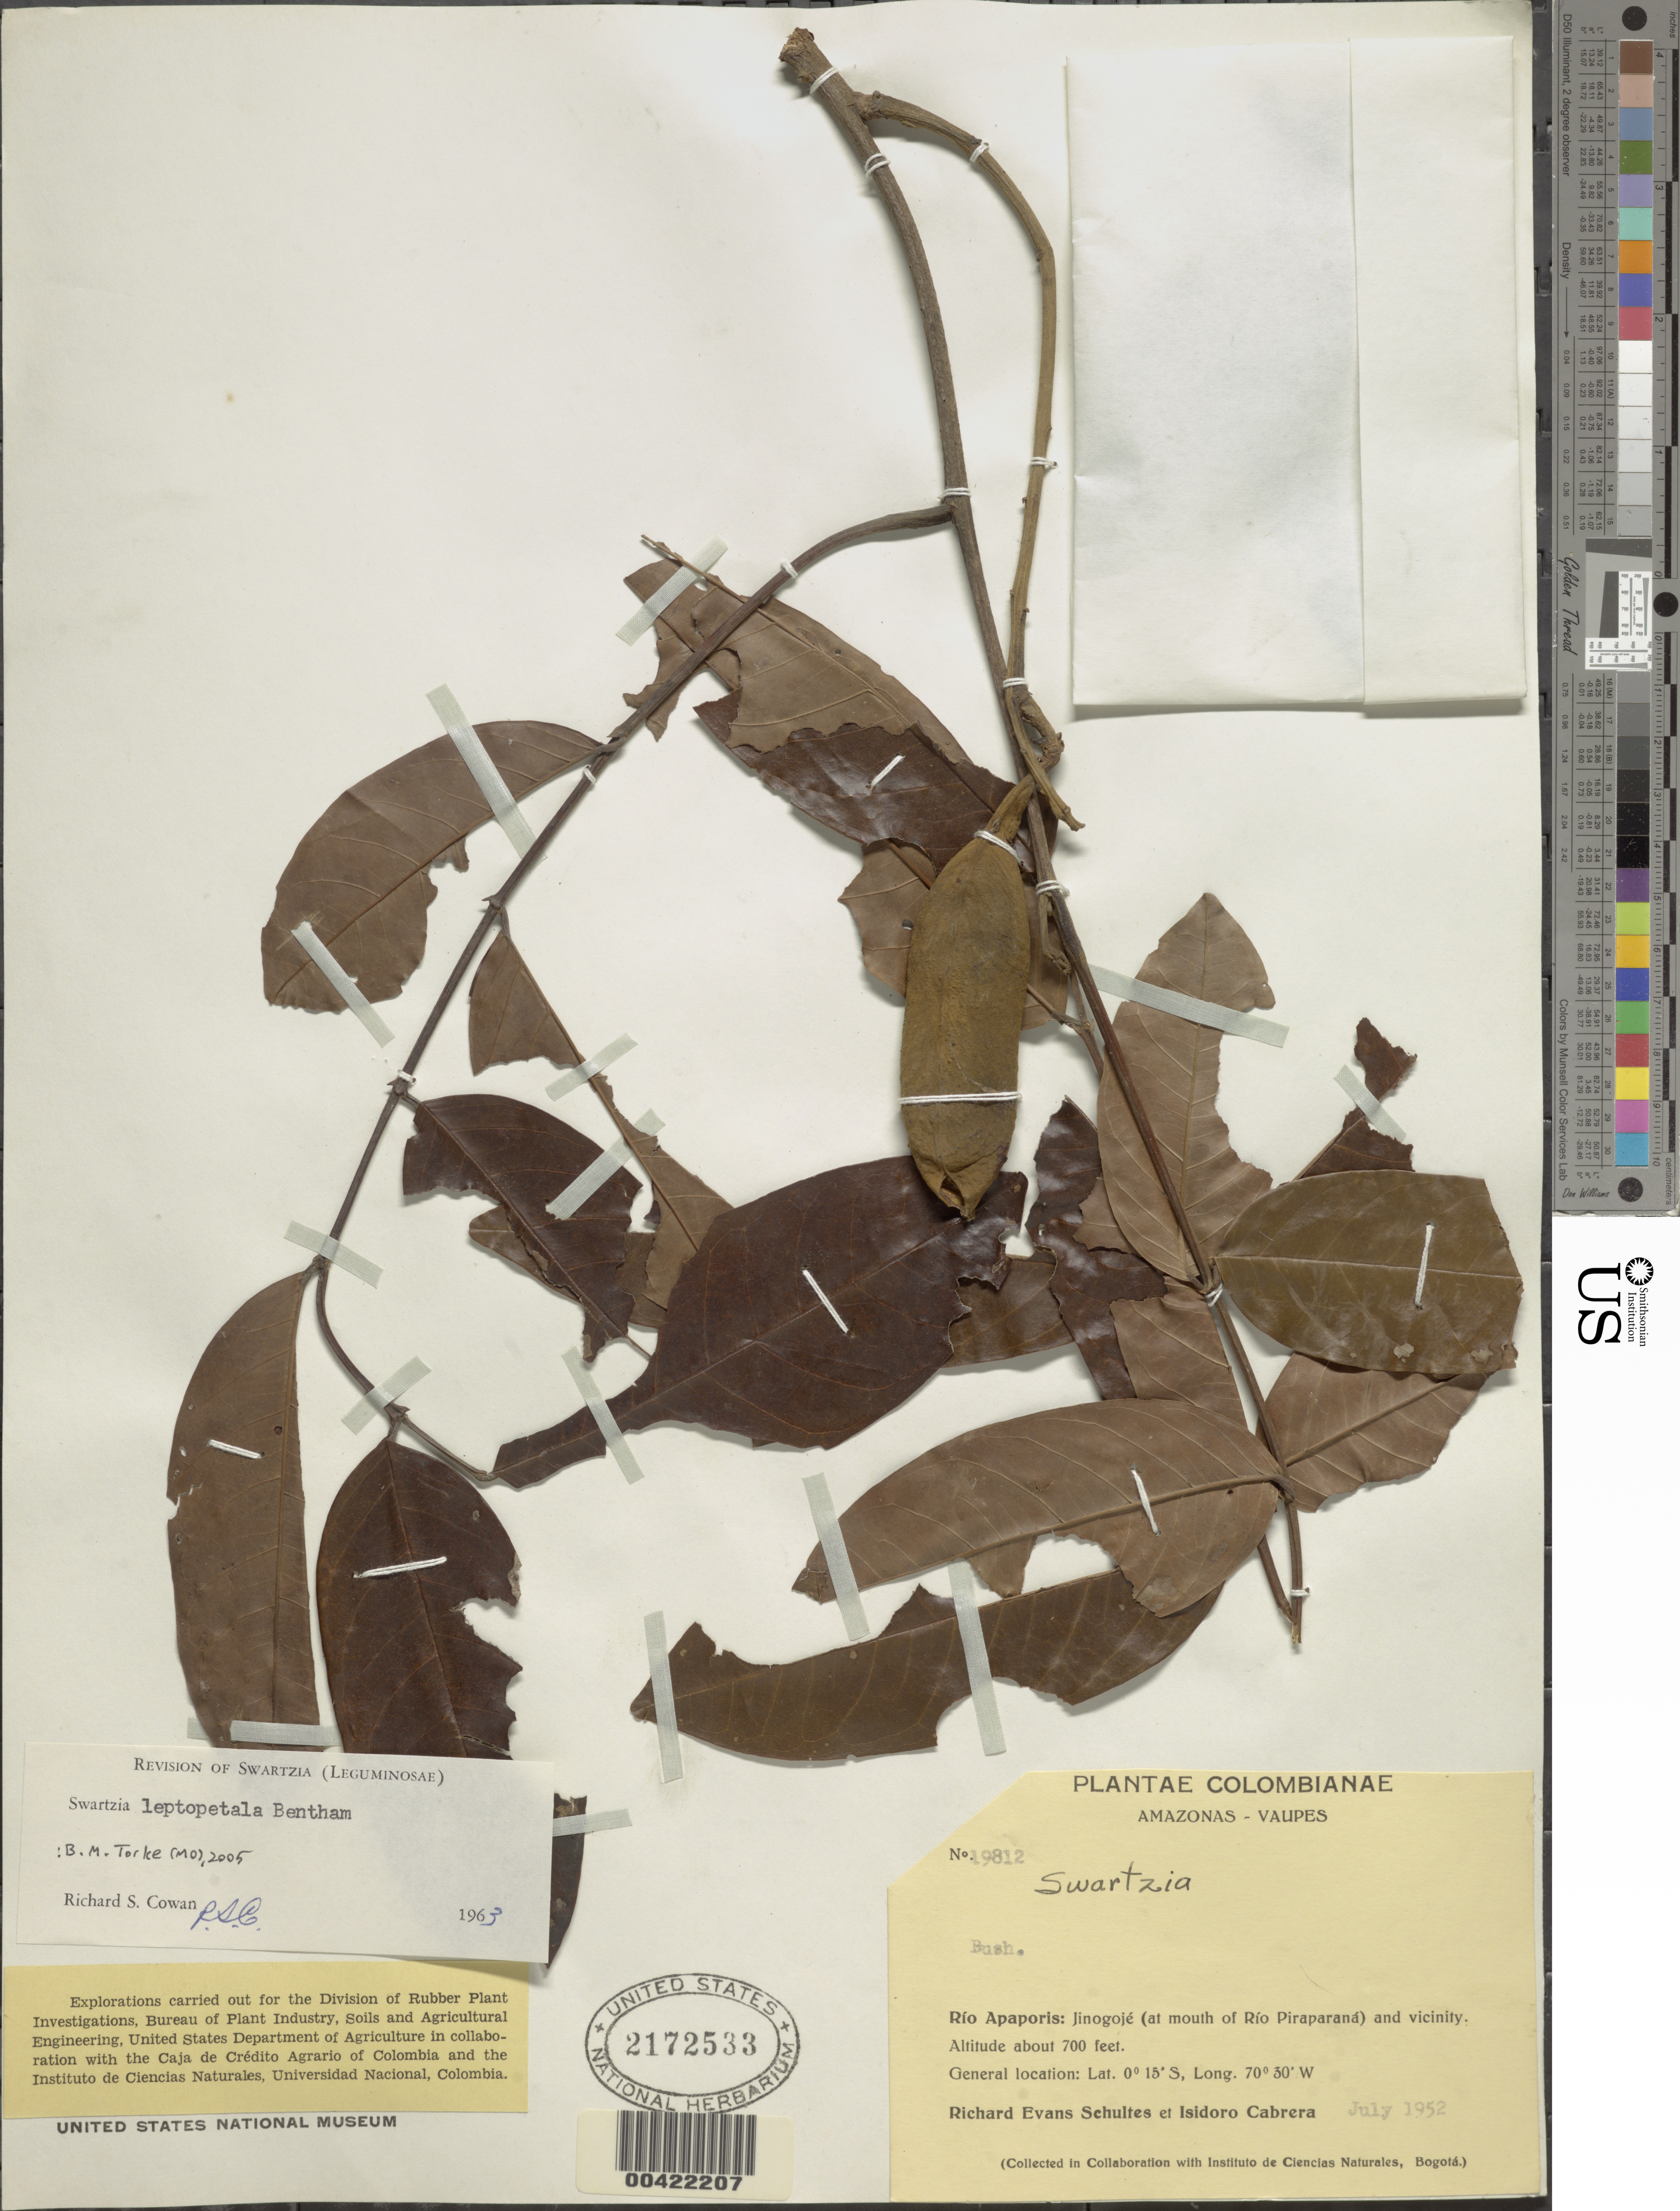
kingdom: Plantae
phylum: Tracheophyta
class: Magnoliopsida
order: Fabales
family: Fabaceae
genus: Swartzia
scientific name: Swartzia leptopetala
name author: Benth.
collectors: R. E. Schultes & I. Cabrera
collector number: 19812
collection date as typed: Jul 1952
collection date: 1952-07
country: Colombia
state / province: Amazônas / Vaupés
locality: Jinogoje ( at mouth of Rio Piraparana) and vicinity; Rio Apaporis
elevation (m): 213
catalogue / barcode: US 2172533